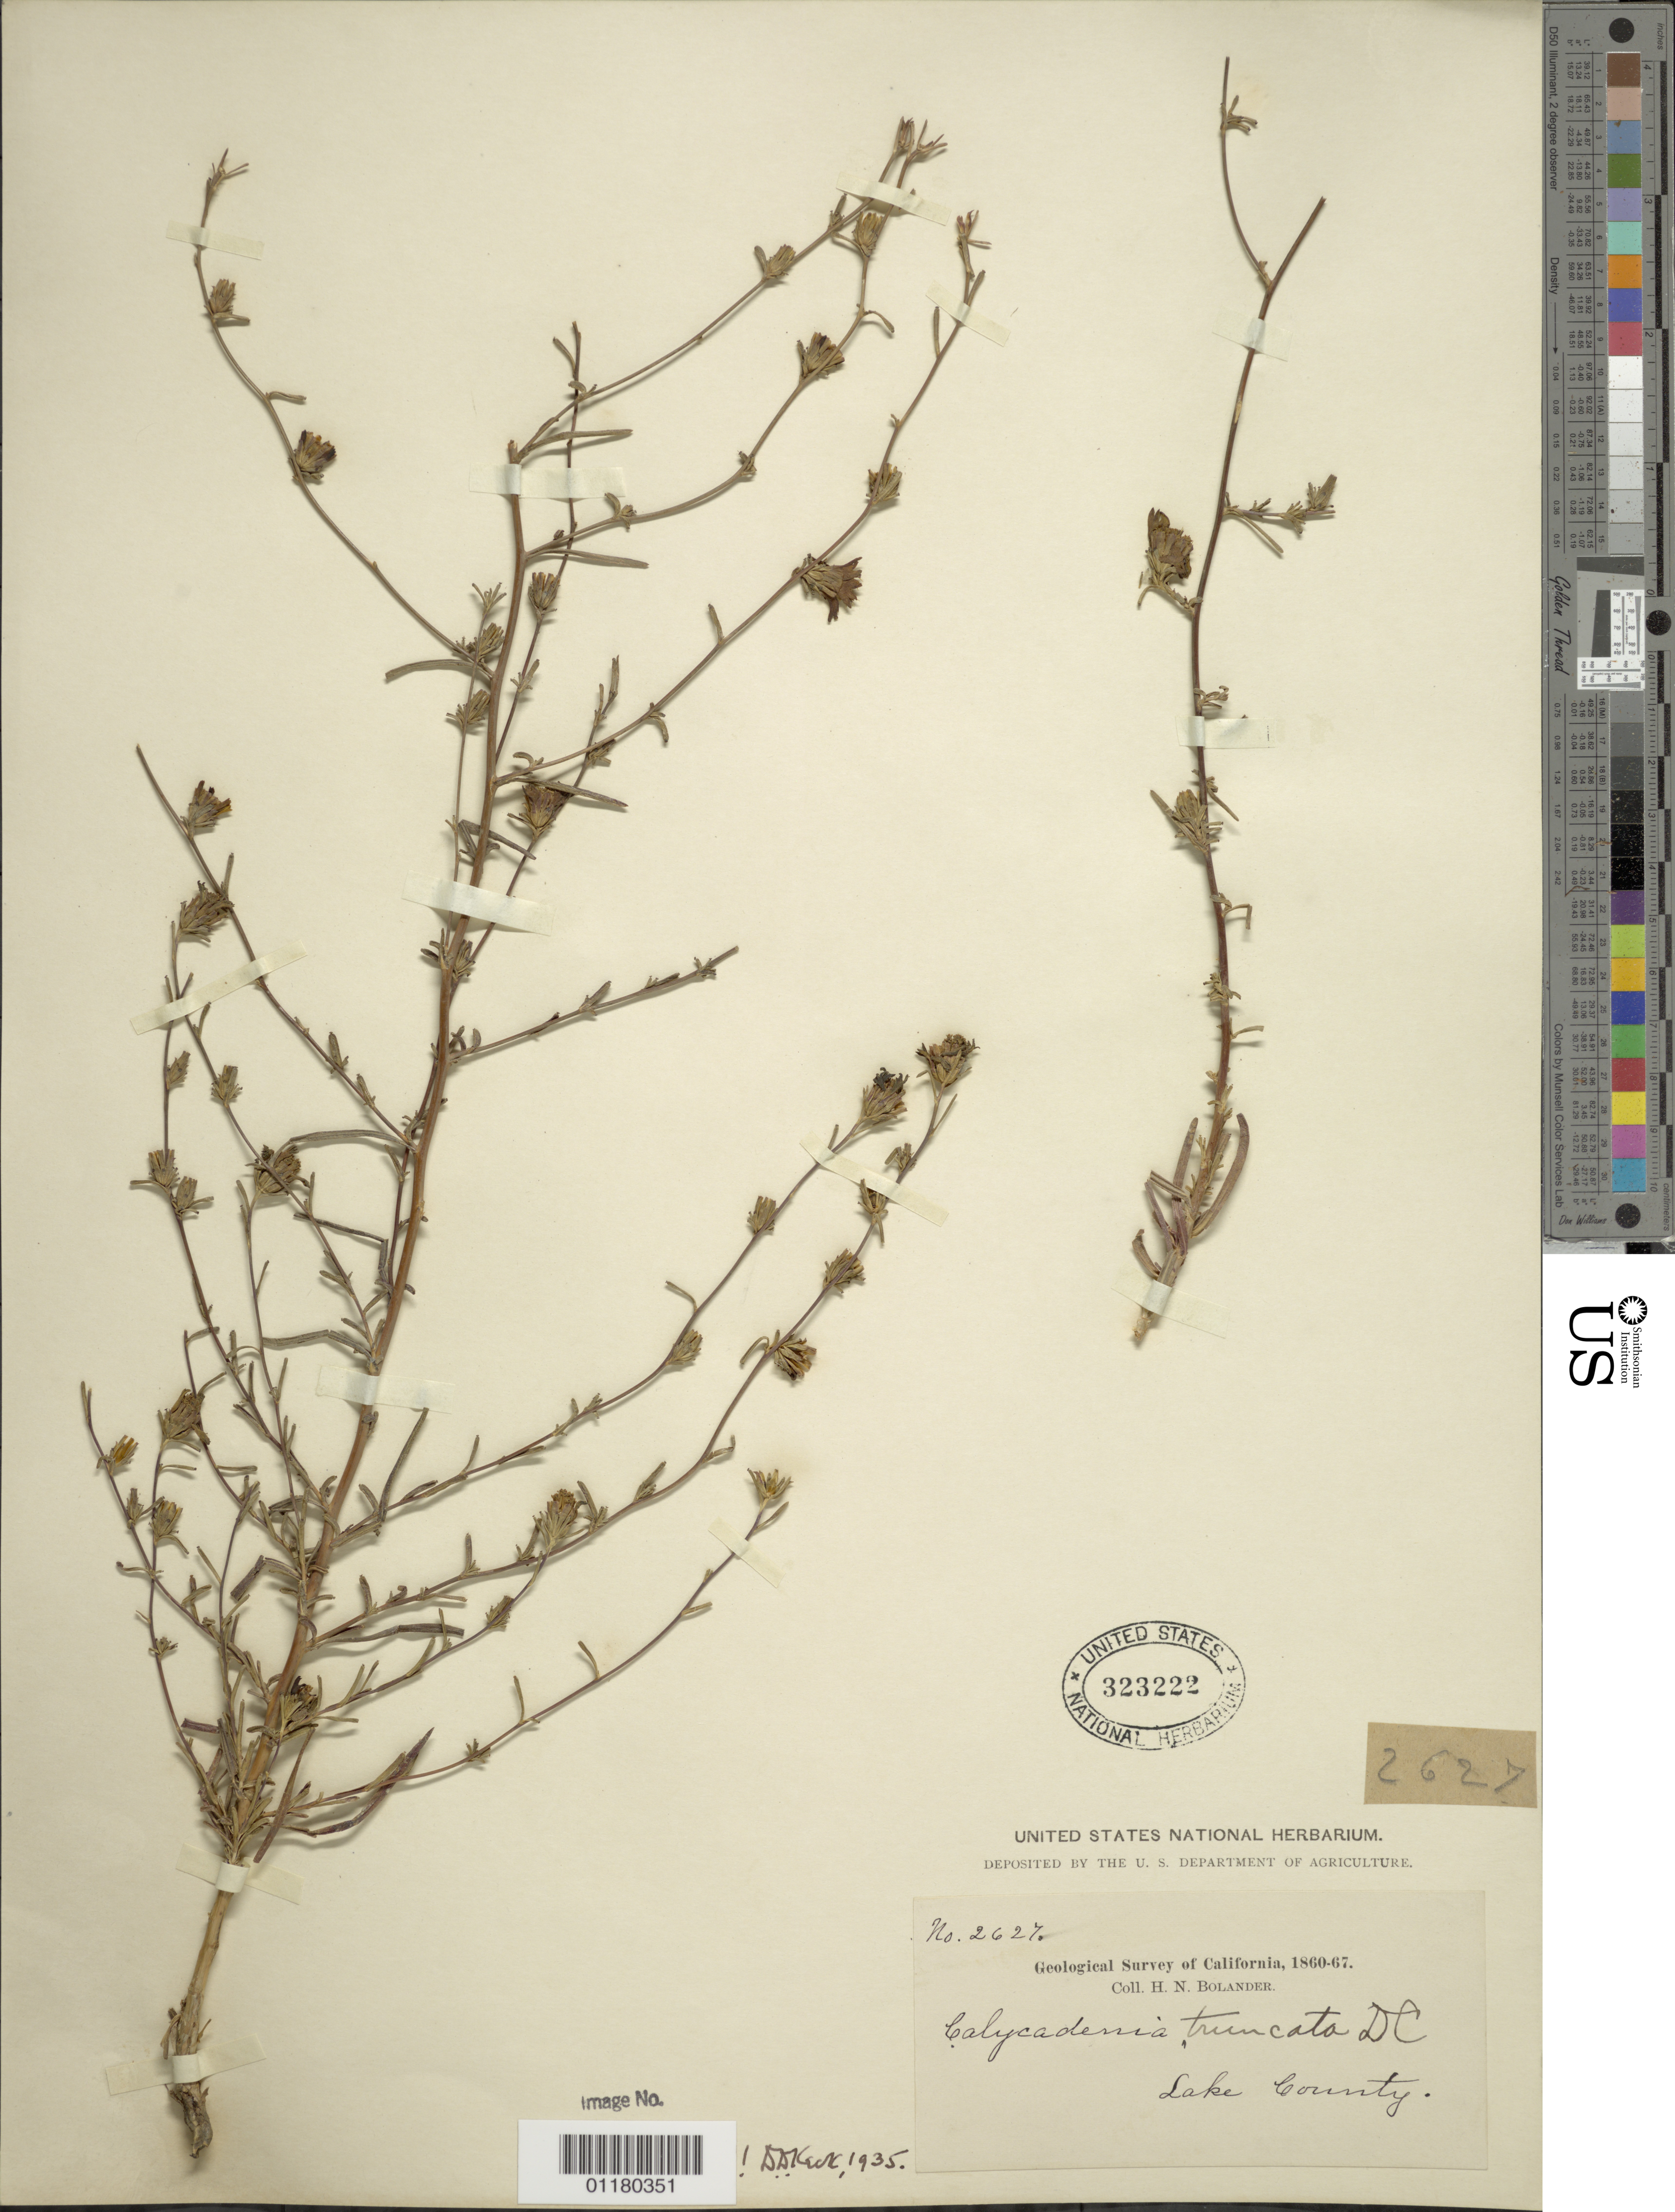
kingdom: Plantae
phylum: Tracheophyta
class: Magnoliopsida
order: Asterales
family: Asteraceae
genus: Calycadenia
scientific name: Calycadenia truncata subsp. truncata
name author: DC.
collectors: H. Bolander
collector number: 2627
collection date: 1860/1867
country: United States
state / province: California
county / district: Lake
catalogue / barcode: US 323222